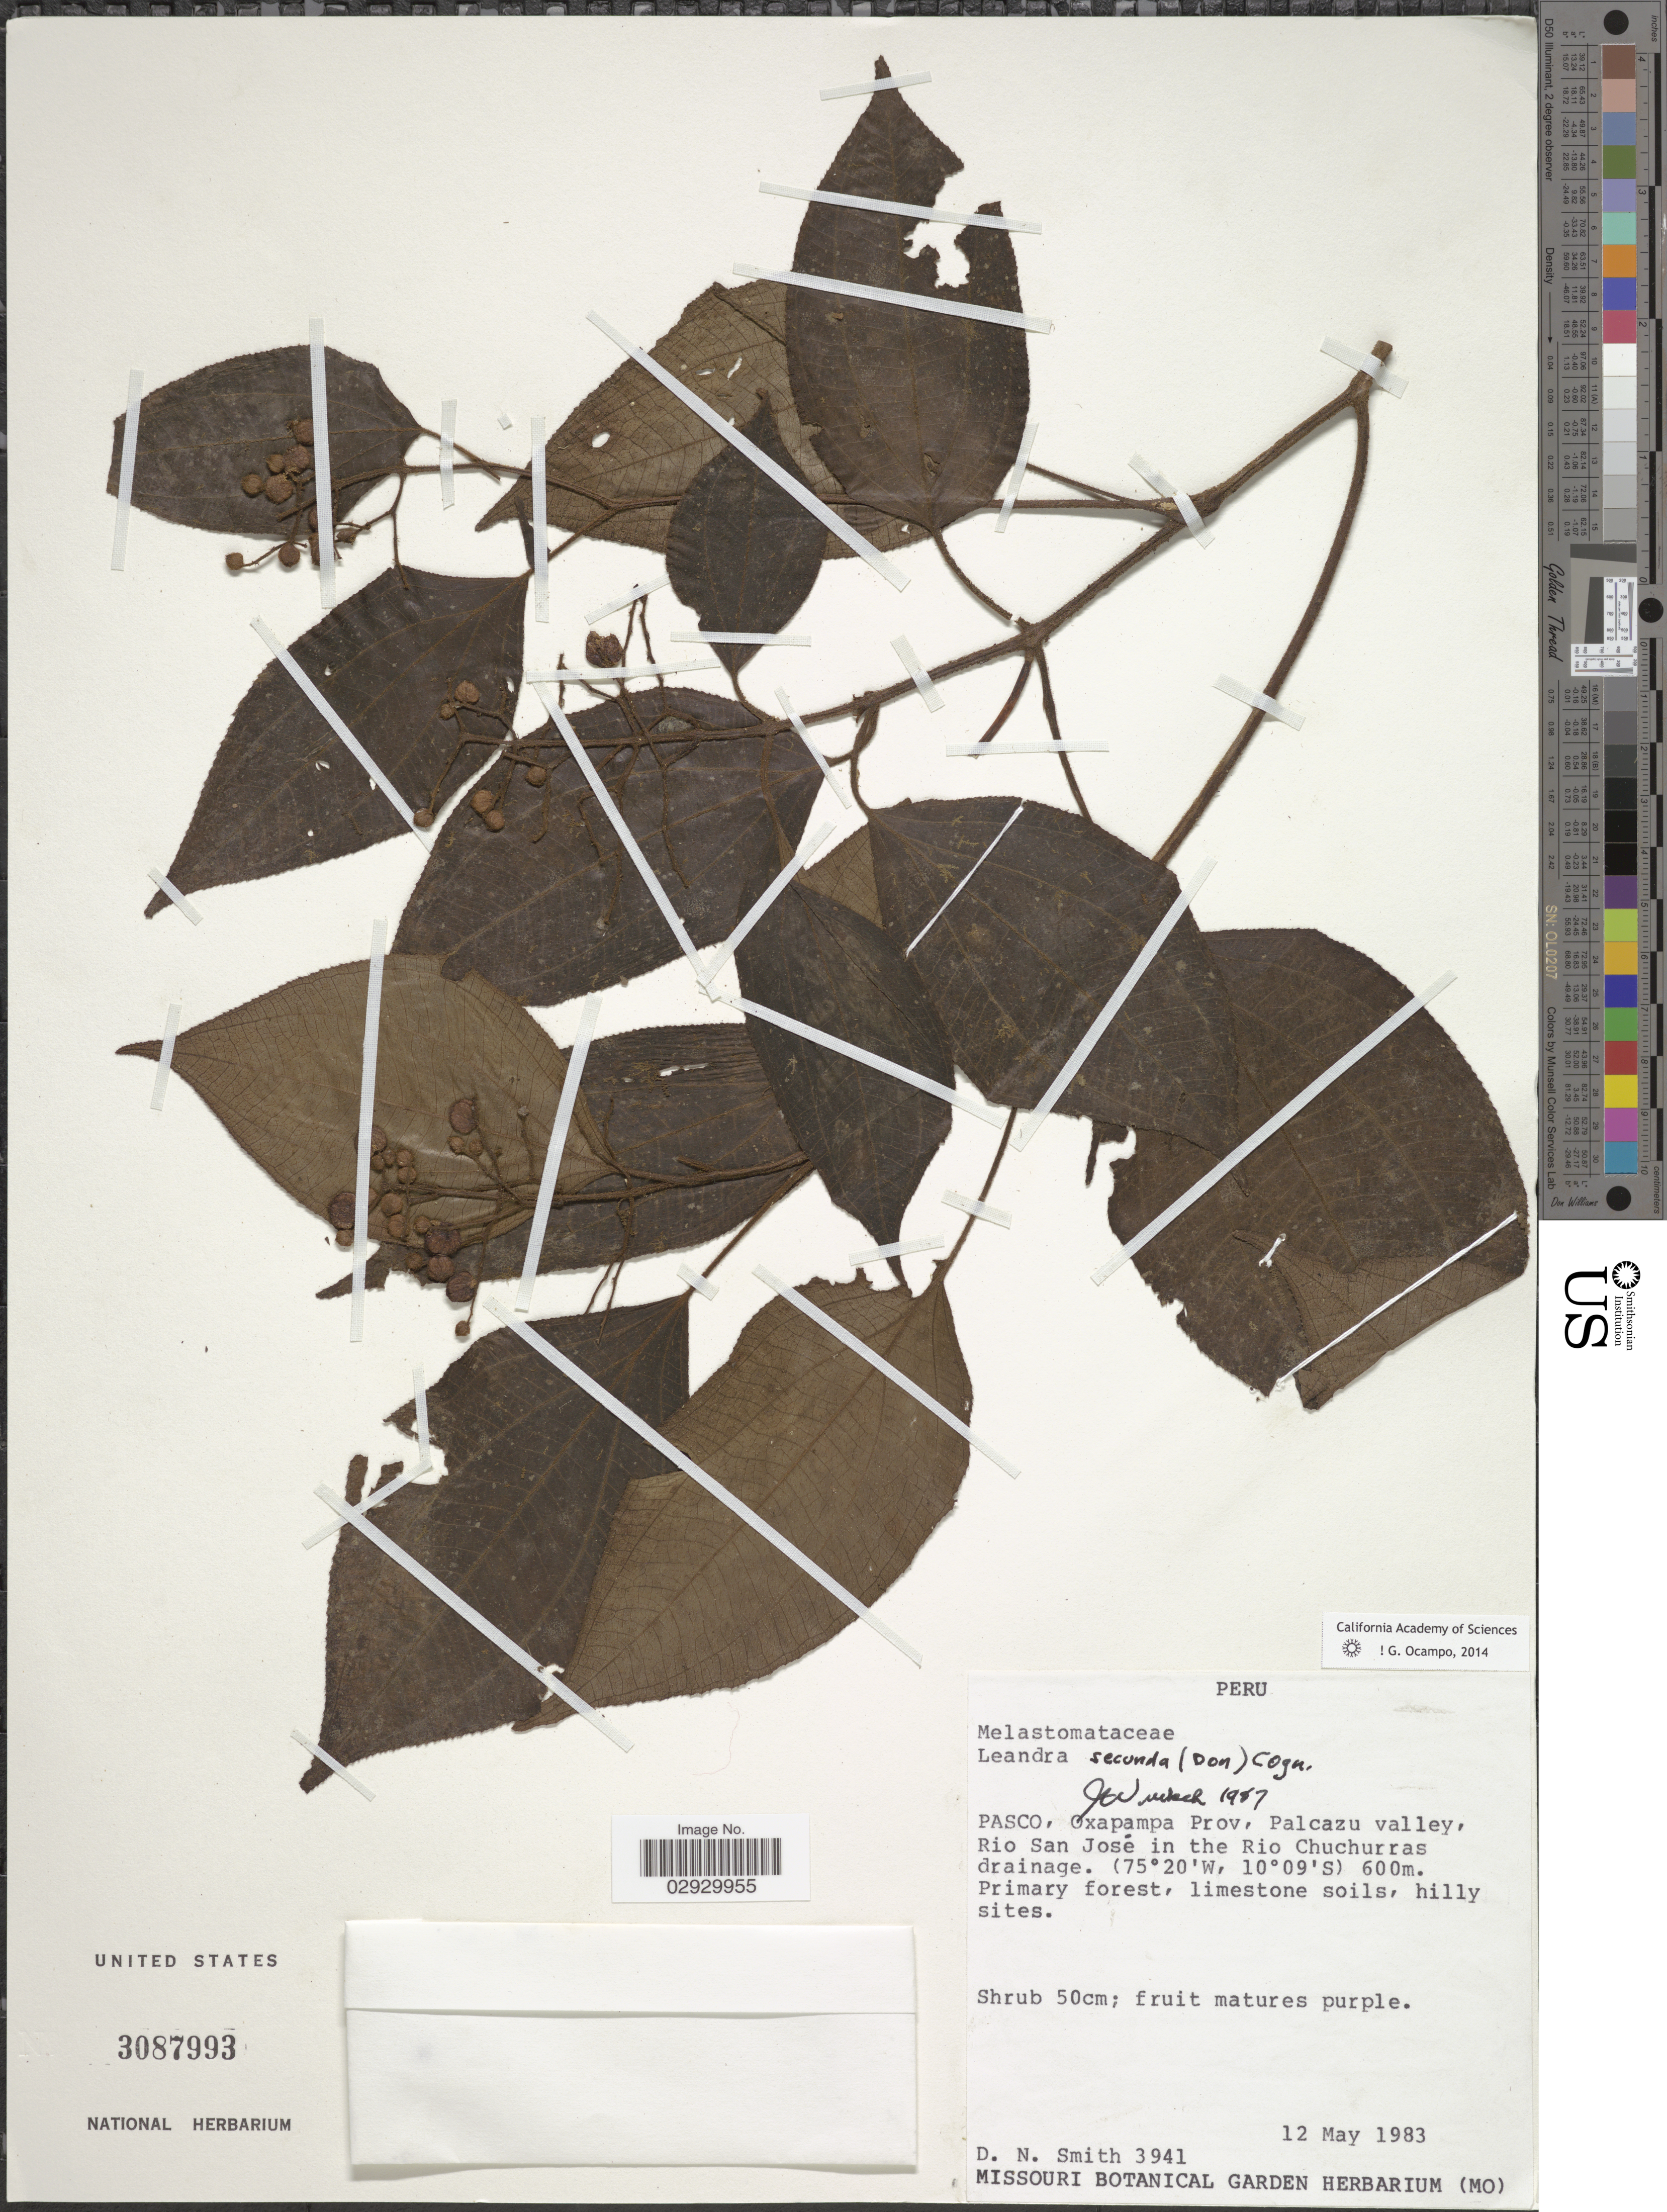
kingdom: Plantae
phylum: Tracheophyta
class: Magnoliopsida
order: Myrtales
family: Melastomataceae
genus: Leandra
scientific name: Leandra secunda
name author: (D. Don) Cogn.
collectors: D. Smith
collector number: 3941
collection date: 1983-05-12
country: Peru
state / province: Pasco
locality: Oxapampa Prov. Palcazu Valley, Rio San José in the Rio Chuchurras drainage.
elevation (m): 600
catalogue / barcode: US 3087993